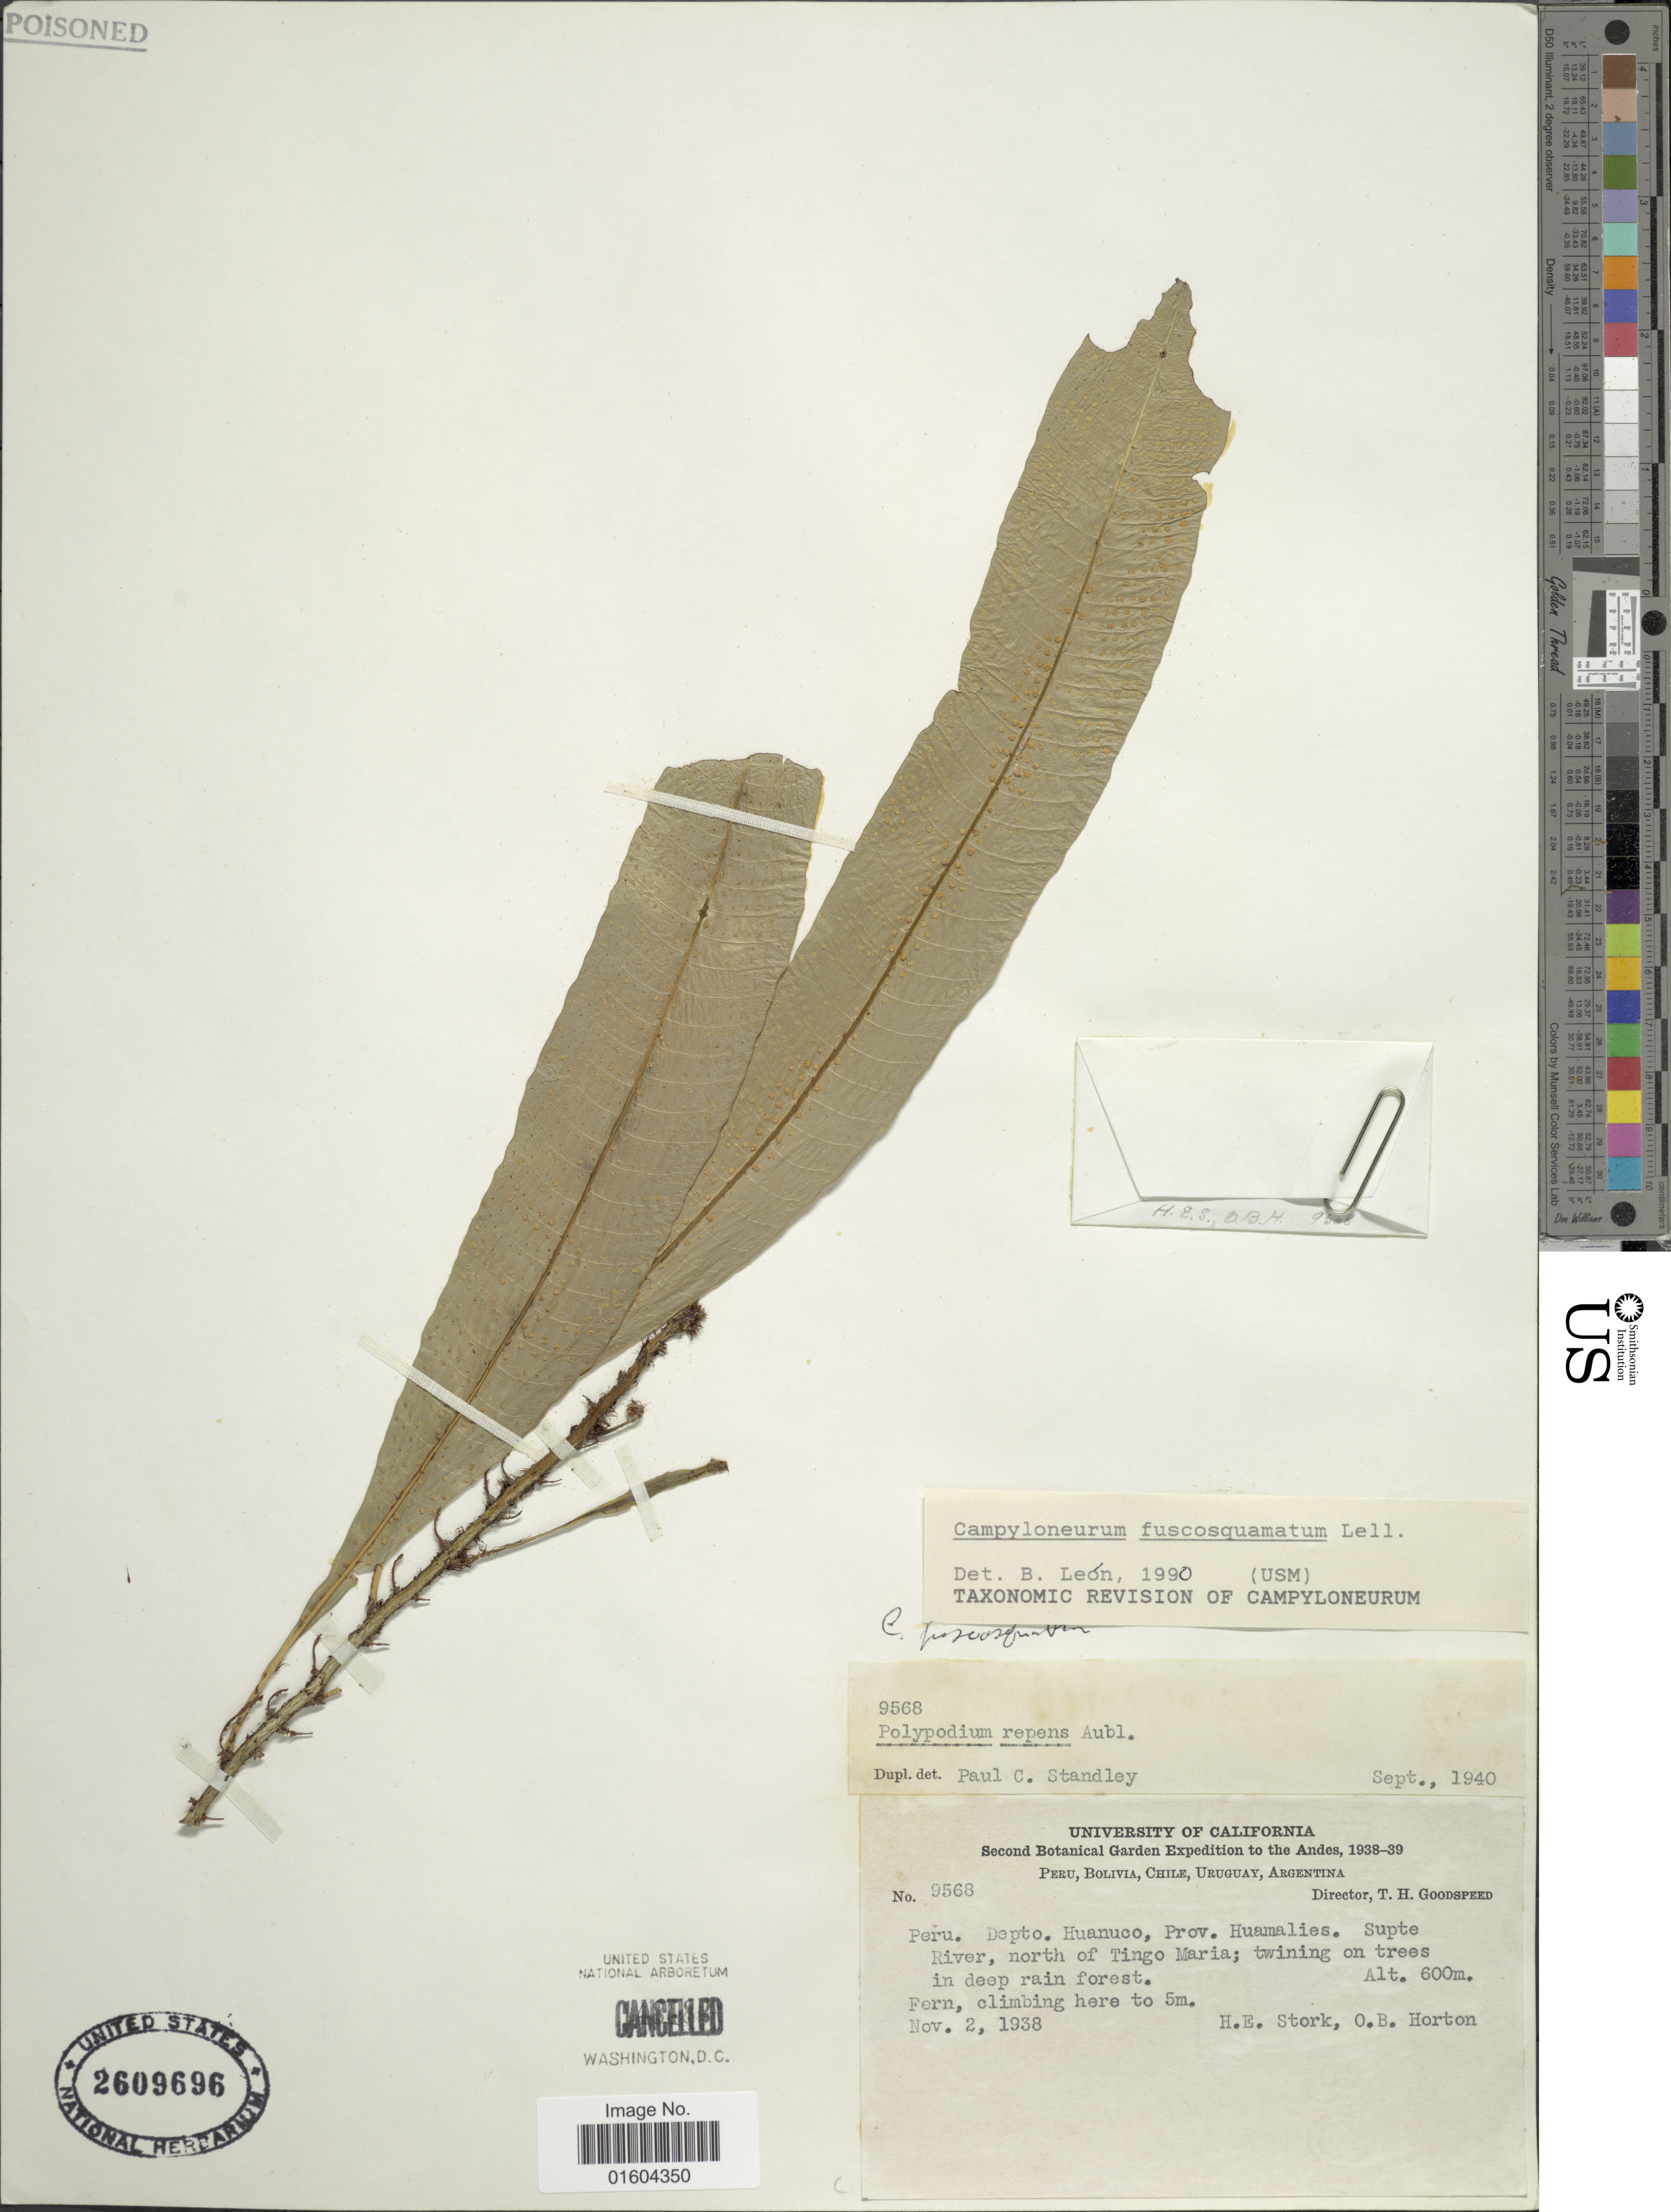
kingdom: Plantae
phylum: Tracheophyta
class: Polypodiopsida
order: Polypodiales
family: Polypodiaceae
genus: Campyloneurum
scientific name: Campyloneurum fuscosquamatum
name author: Lellinger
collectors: H. E. Stork & O. B. Horton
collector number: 9568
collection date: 1938-11-02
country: Peru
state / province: Huánuco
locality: Peru. Depto. Huanuco, Prov. Huamalies. Supte River, north of Tingo Maria.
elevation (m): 600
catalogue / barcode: US 2609696